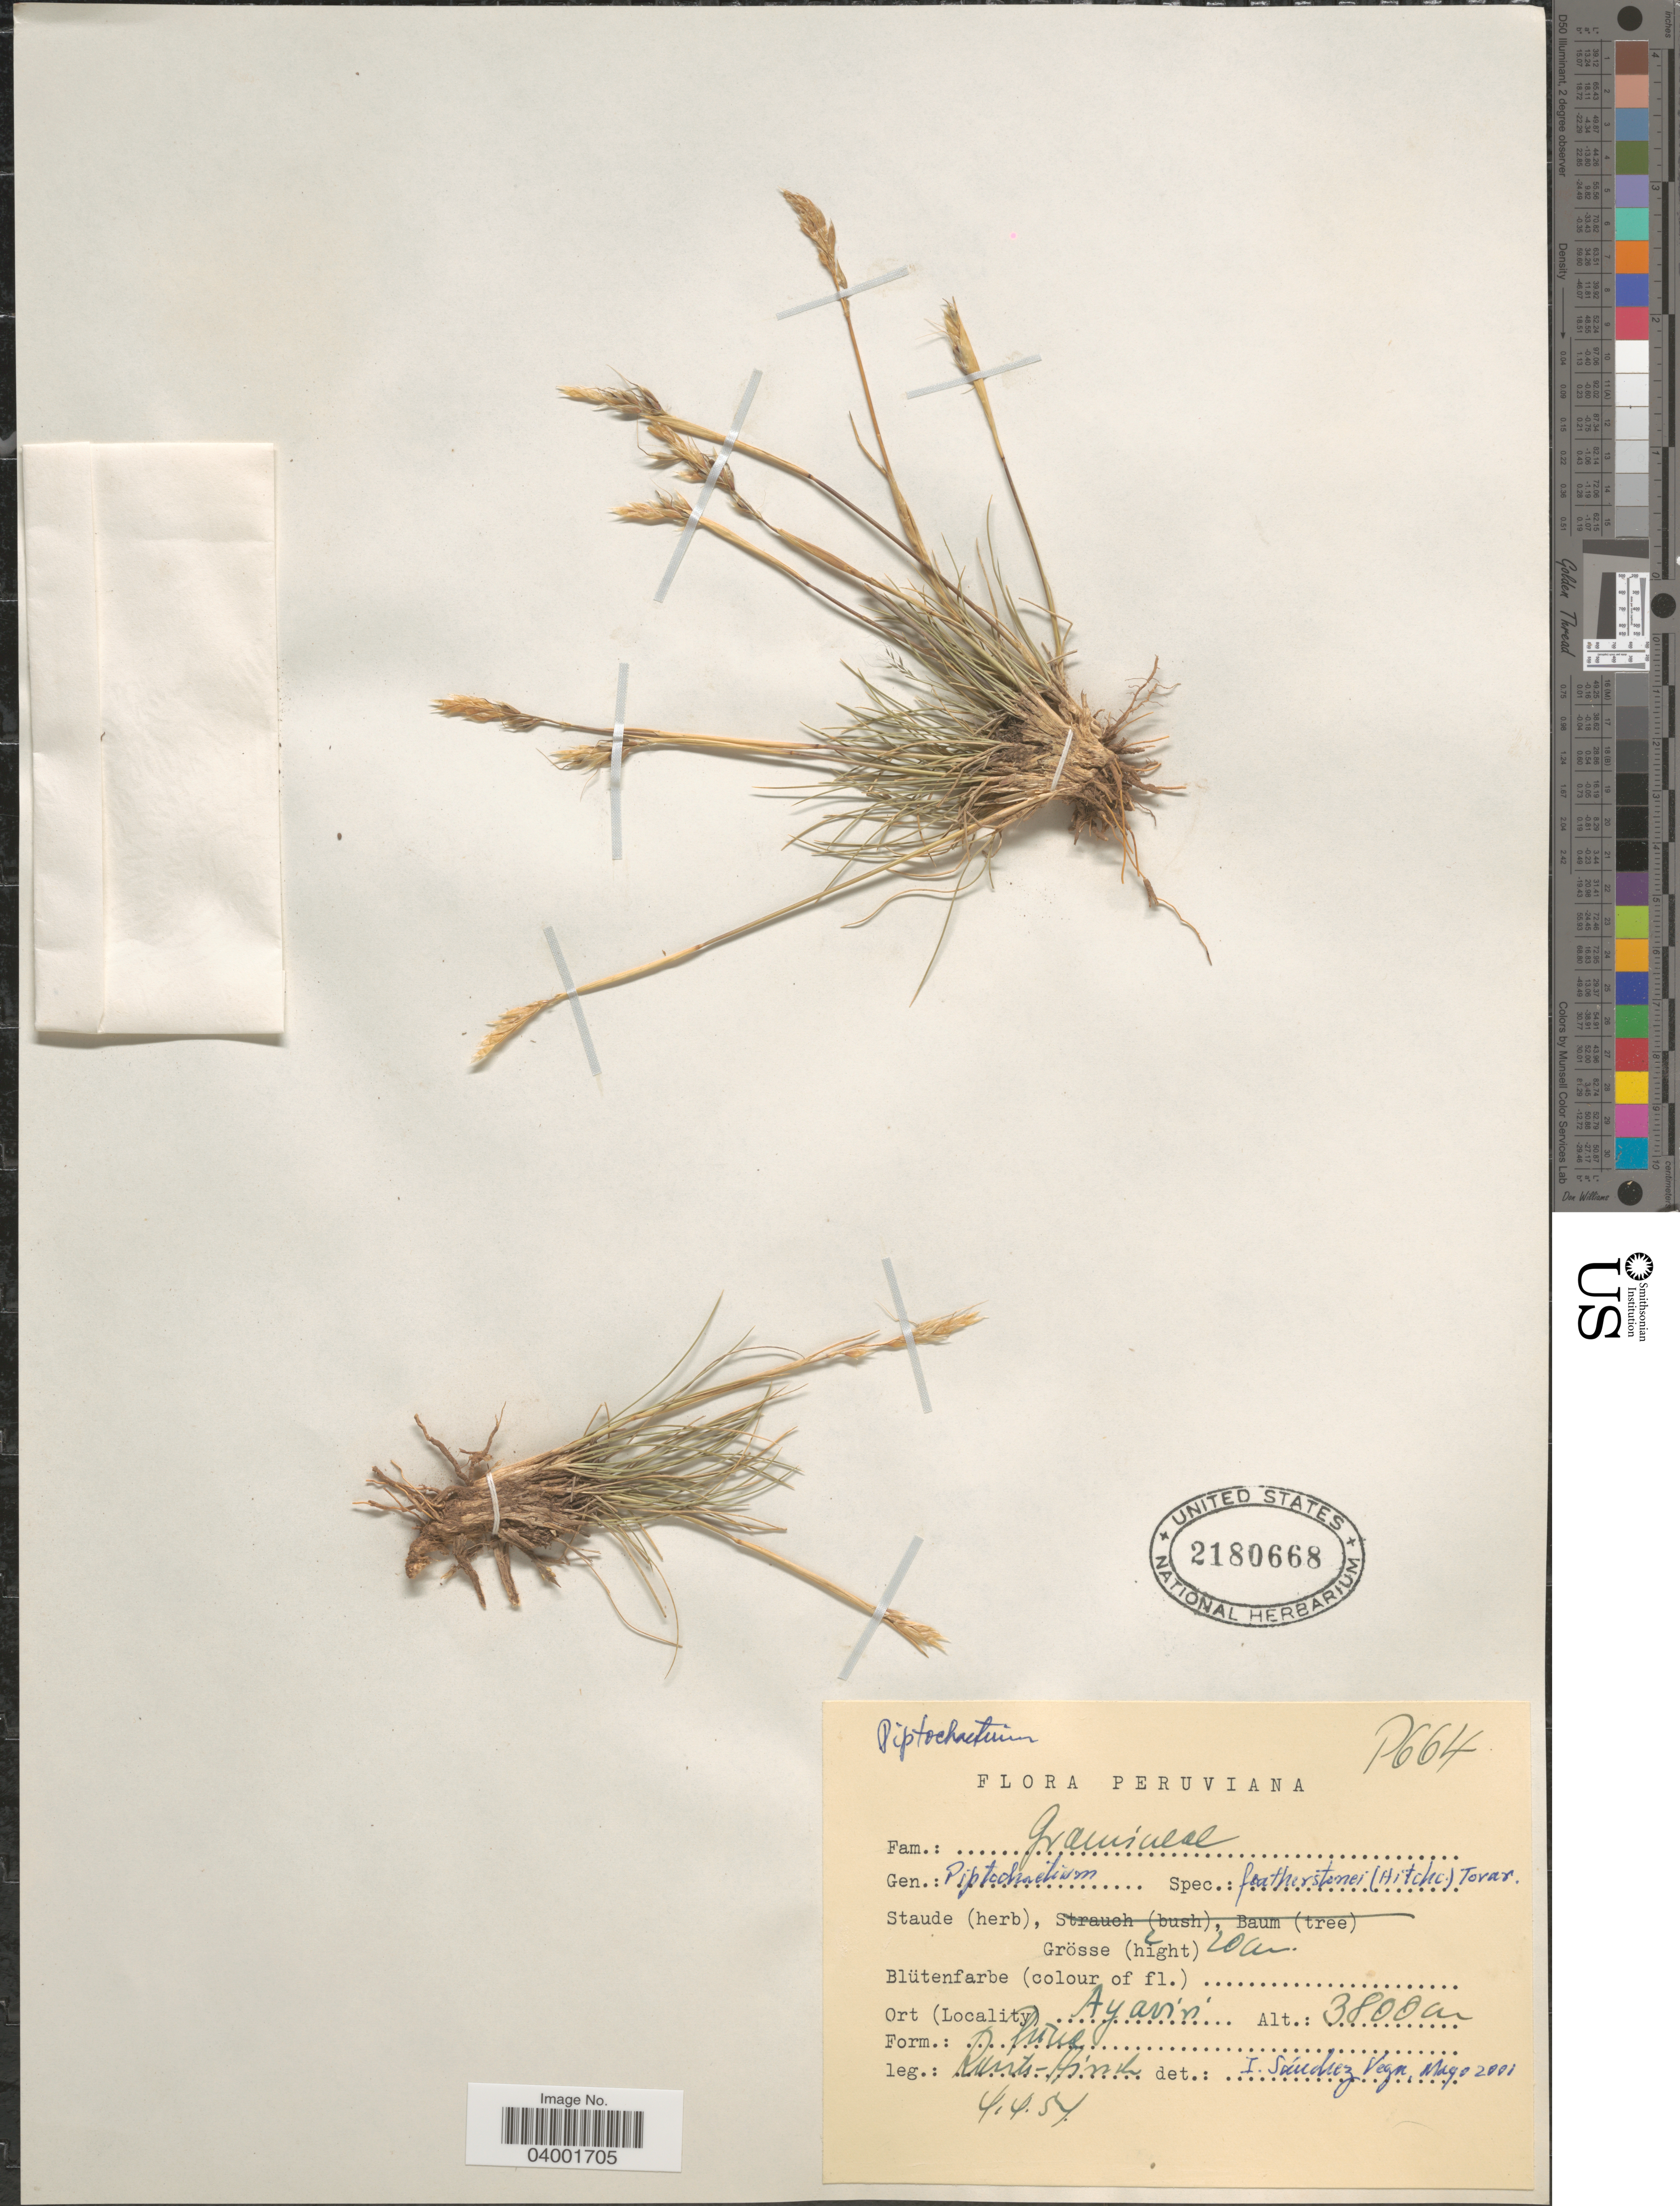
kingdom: Plantae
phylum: Tracheophyta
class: Liliopsida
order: Poales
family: Poaceae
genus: Piptochaetium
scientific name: Piptochaetium featherstonei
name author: (Hitchc.) Tovar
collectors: W. Rauh & G. Hirsch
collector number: P664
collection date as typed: Transcribed d/m/y: 4/4/51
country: Peru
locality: Ayaviri.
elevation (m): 3800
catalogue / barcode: US 2180668